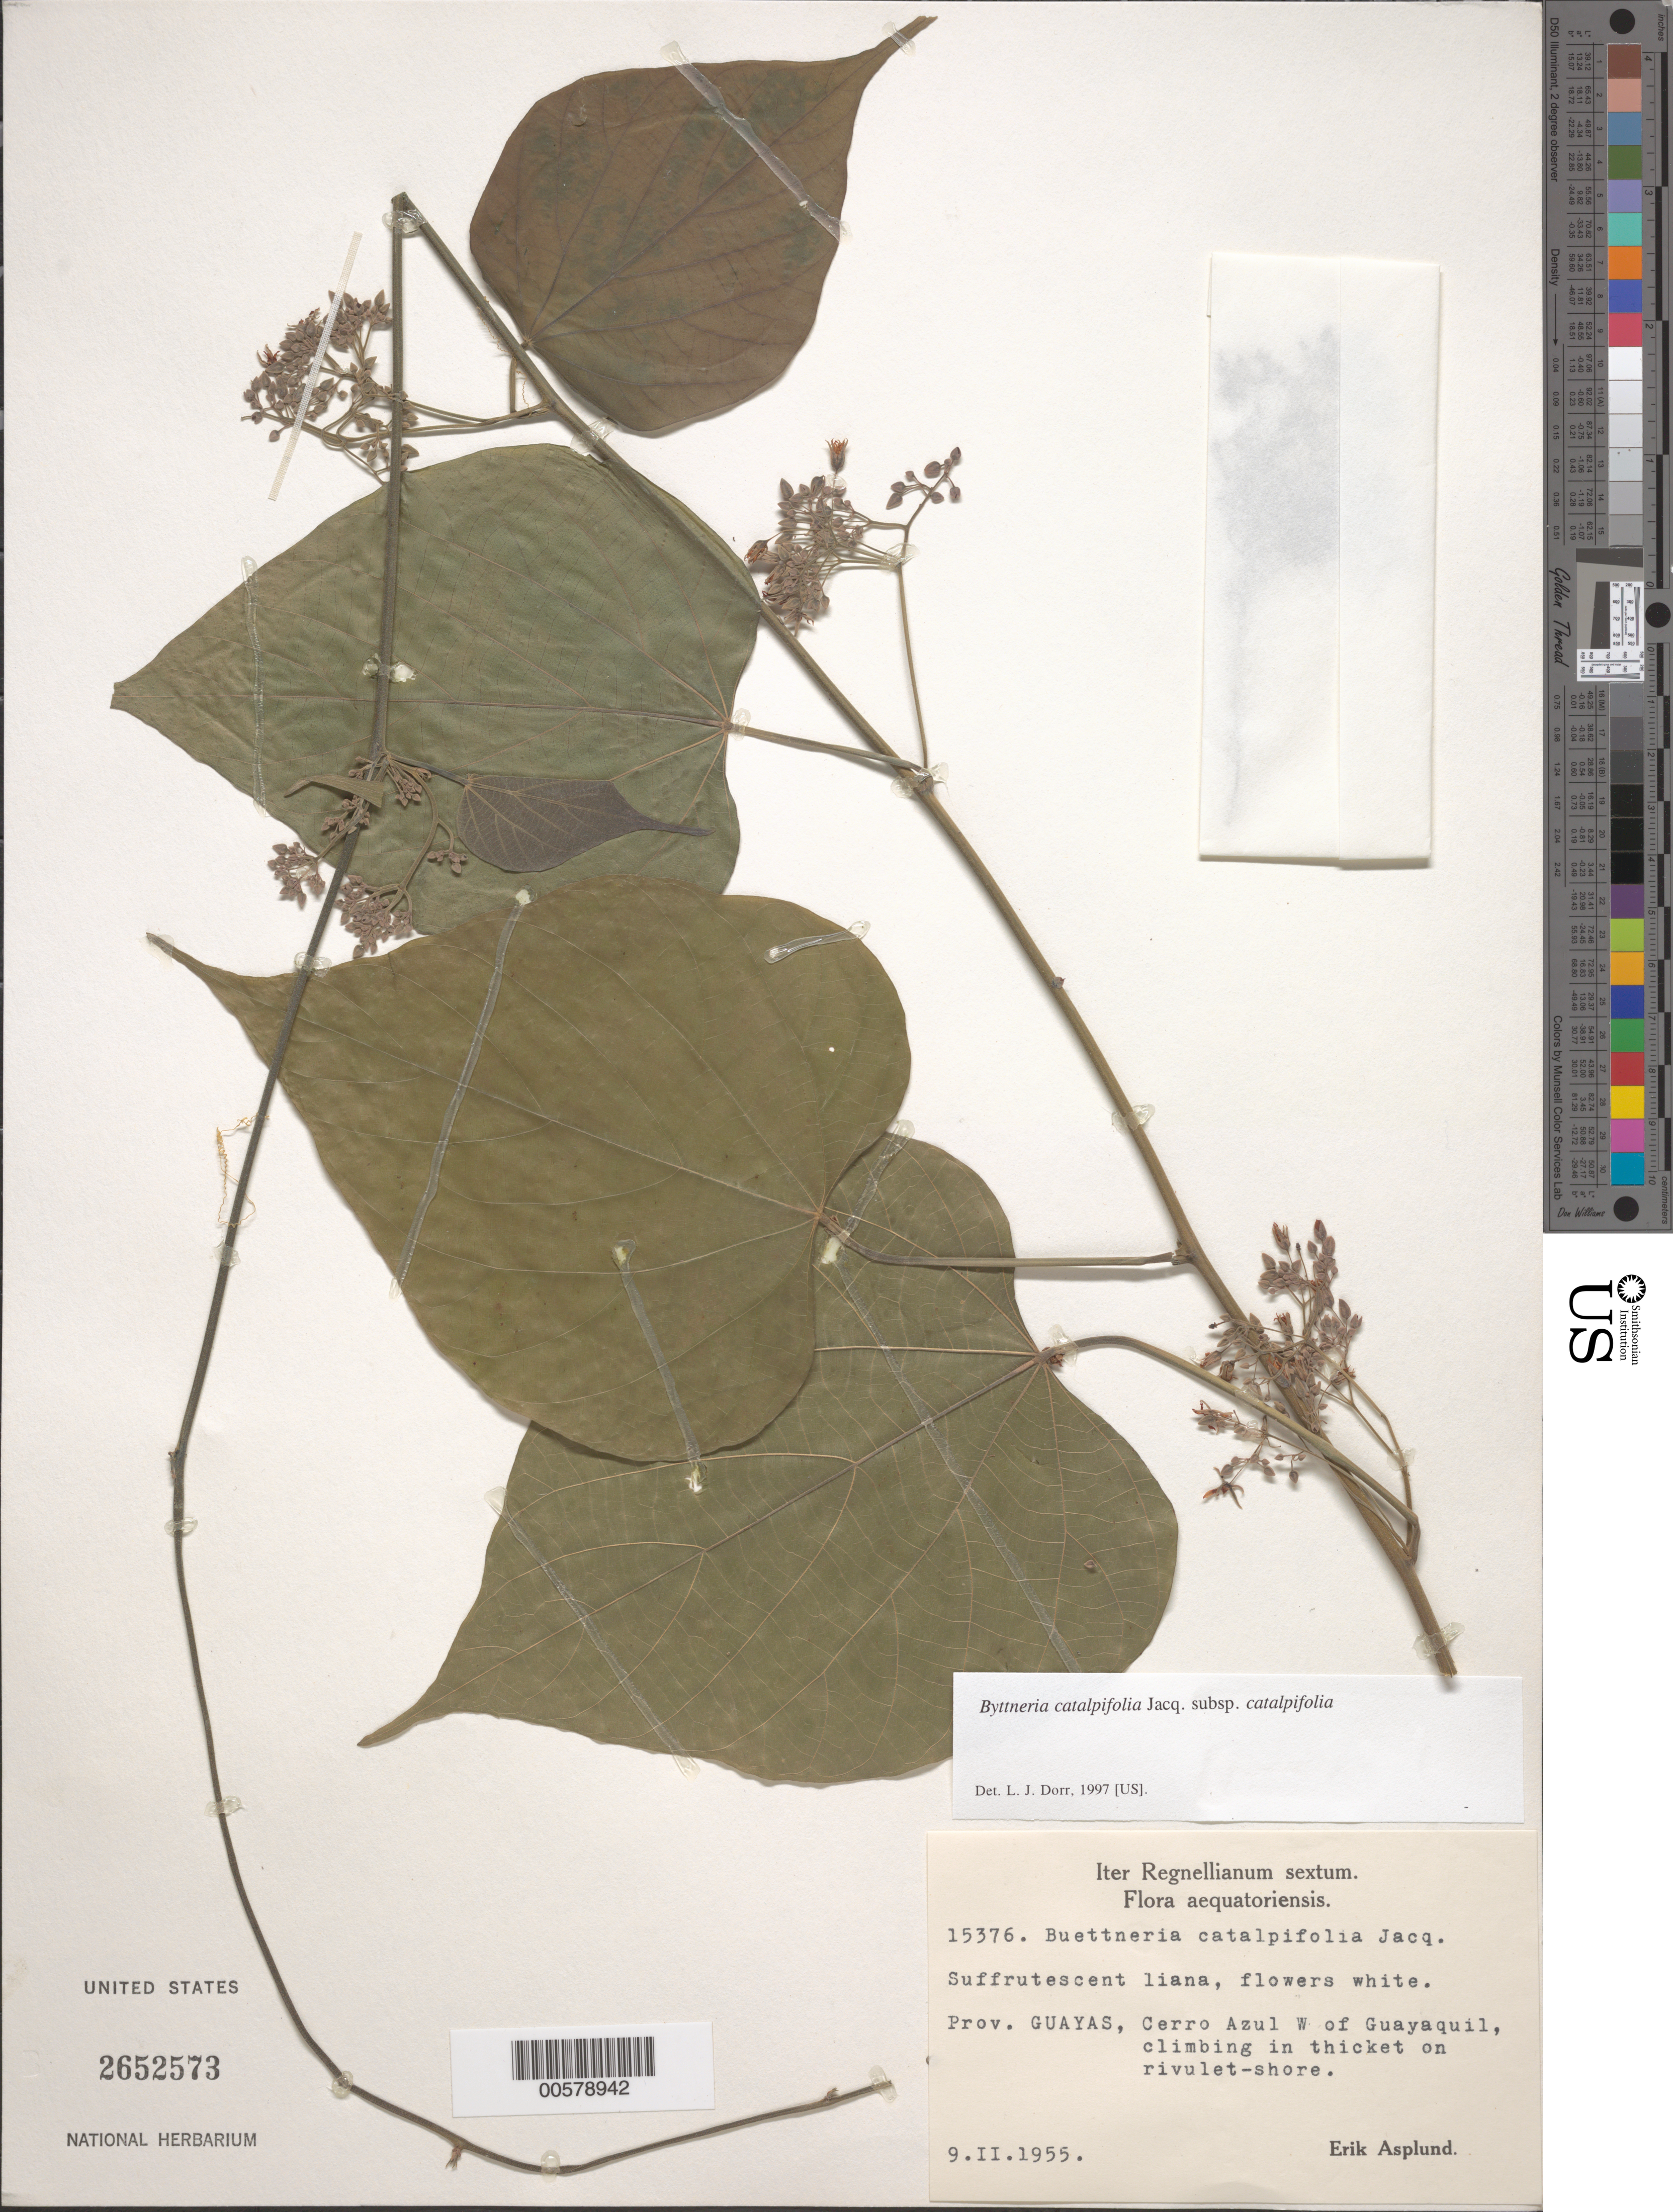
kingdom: Plantae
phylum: Tracheophyta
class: Magnoliopsida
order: Malvales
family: Malvaceae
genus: Byttneria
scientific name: Byttneria catalpifolia subsp. catalpifolia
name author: Jacq.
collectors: E. Asplund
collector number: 15376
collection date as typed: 09 Feb 1955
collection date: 1955-02-09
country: Ecuador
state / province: Guayas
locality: Cerro Azul, W of Guayaquil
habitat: Climbing vine in thicket on rivulet-shore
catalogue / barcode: US 2652573